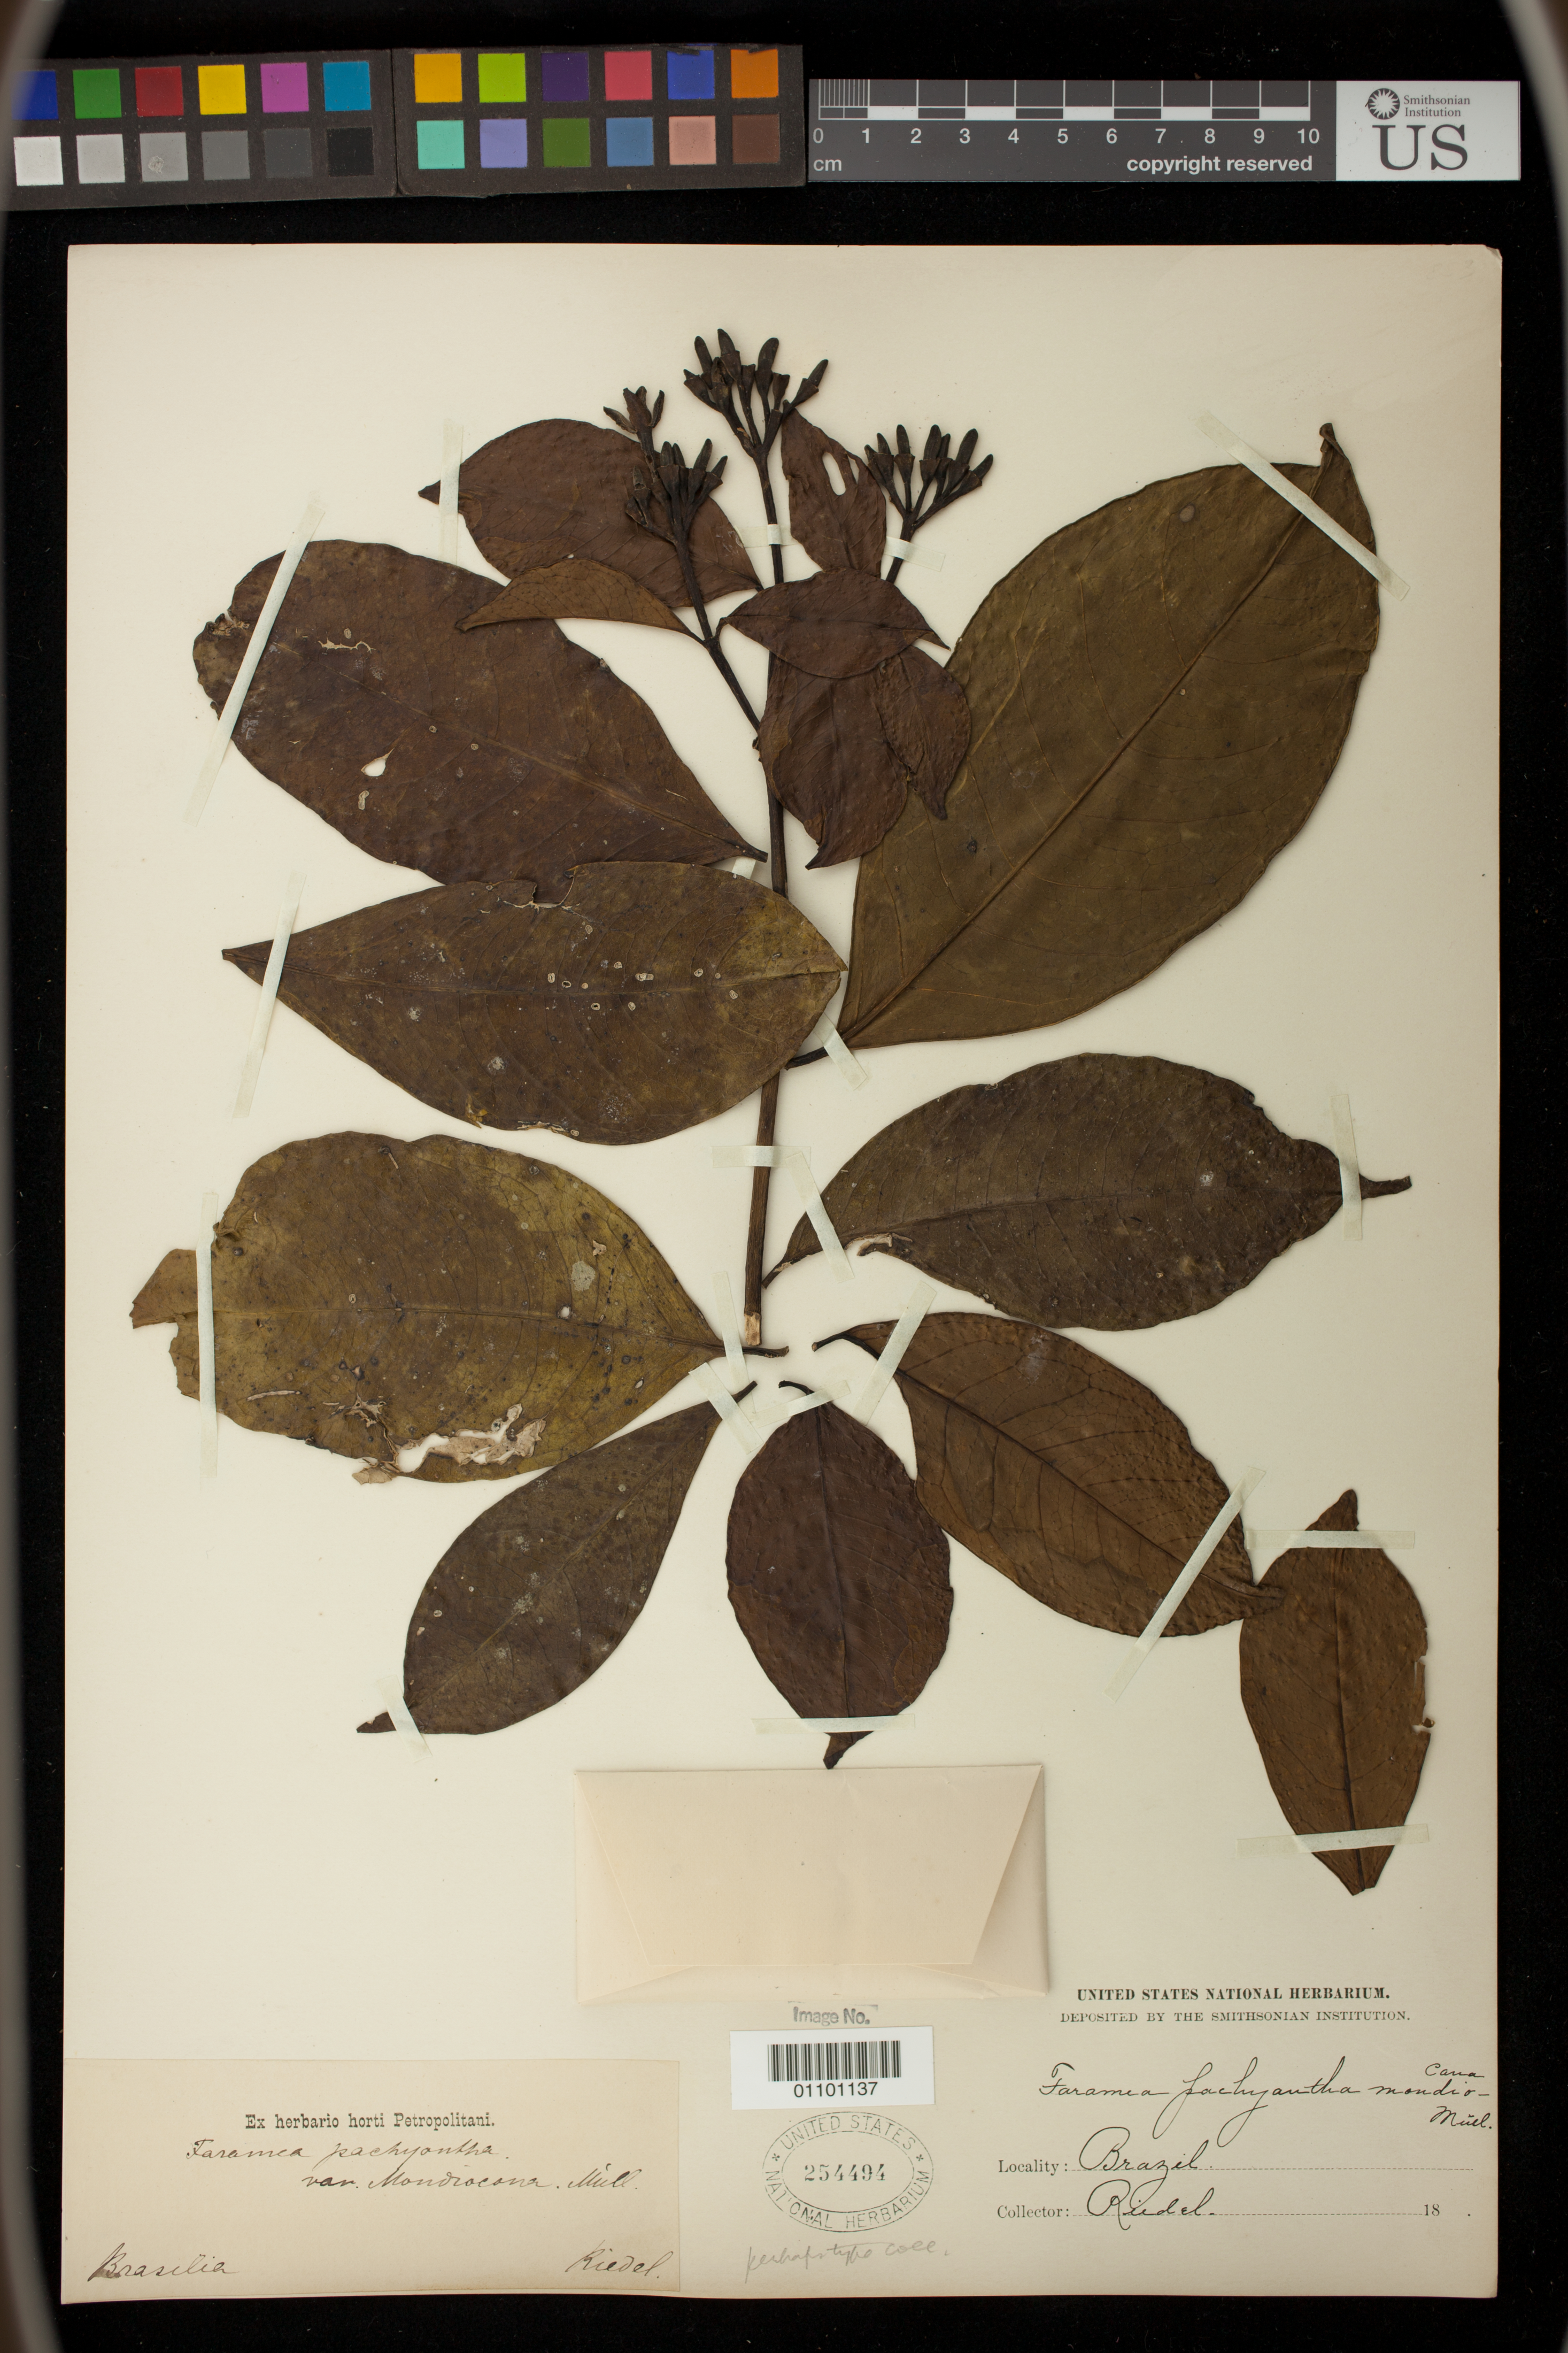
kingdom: Plantae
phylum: Tracheophyta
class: Magnoliopsida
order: Gentianales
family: Rubiaceae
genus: Faramea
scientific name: Faramea mandiocana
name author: Müll. Arg.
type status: Possible Type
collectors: L. Riedel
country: Brazil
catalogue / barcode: US 254494